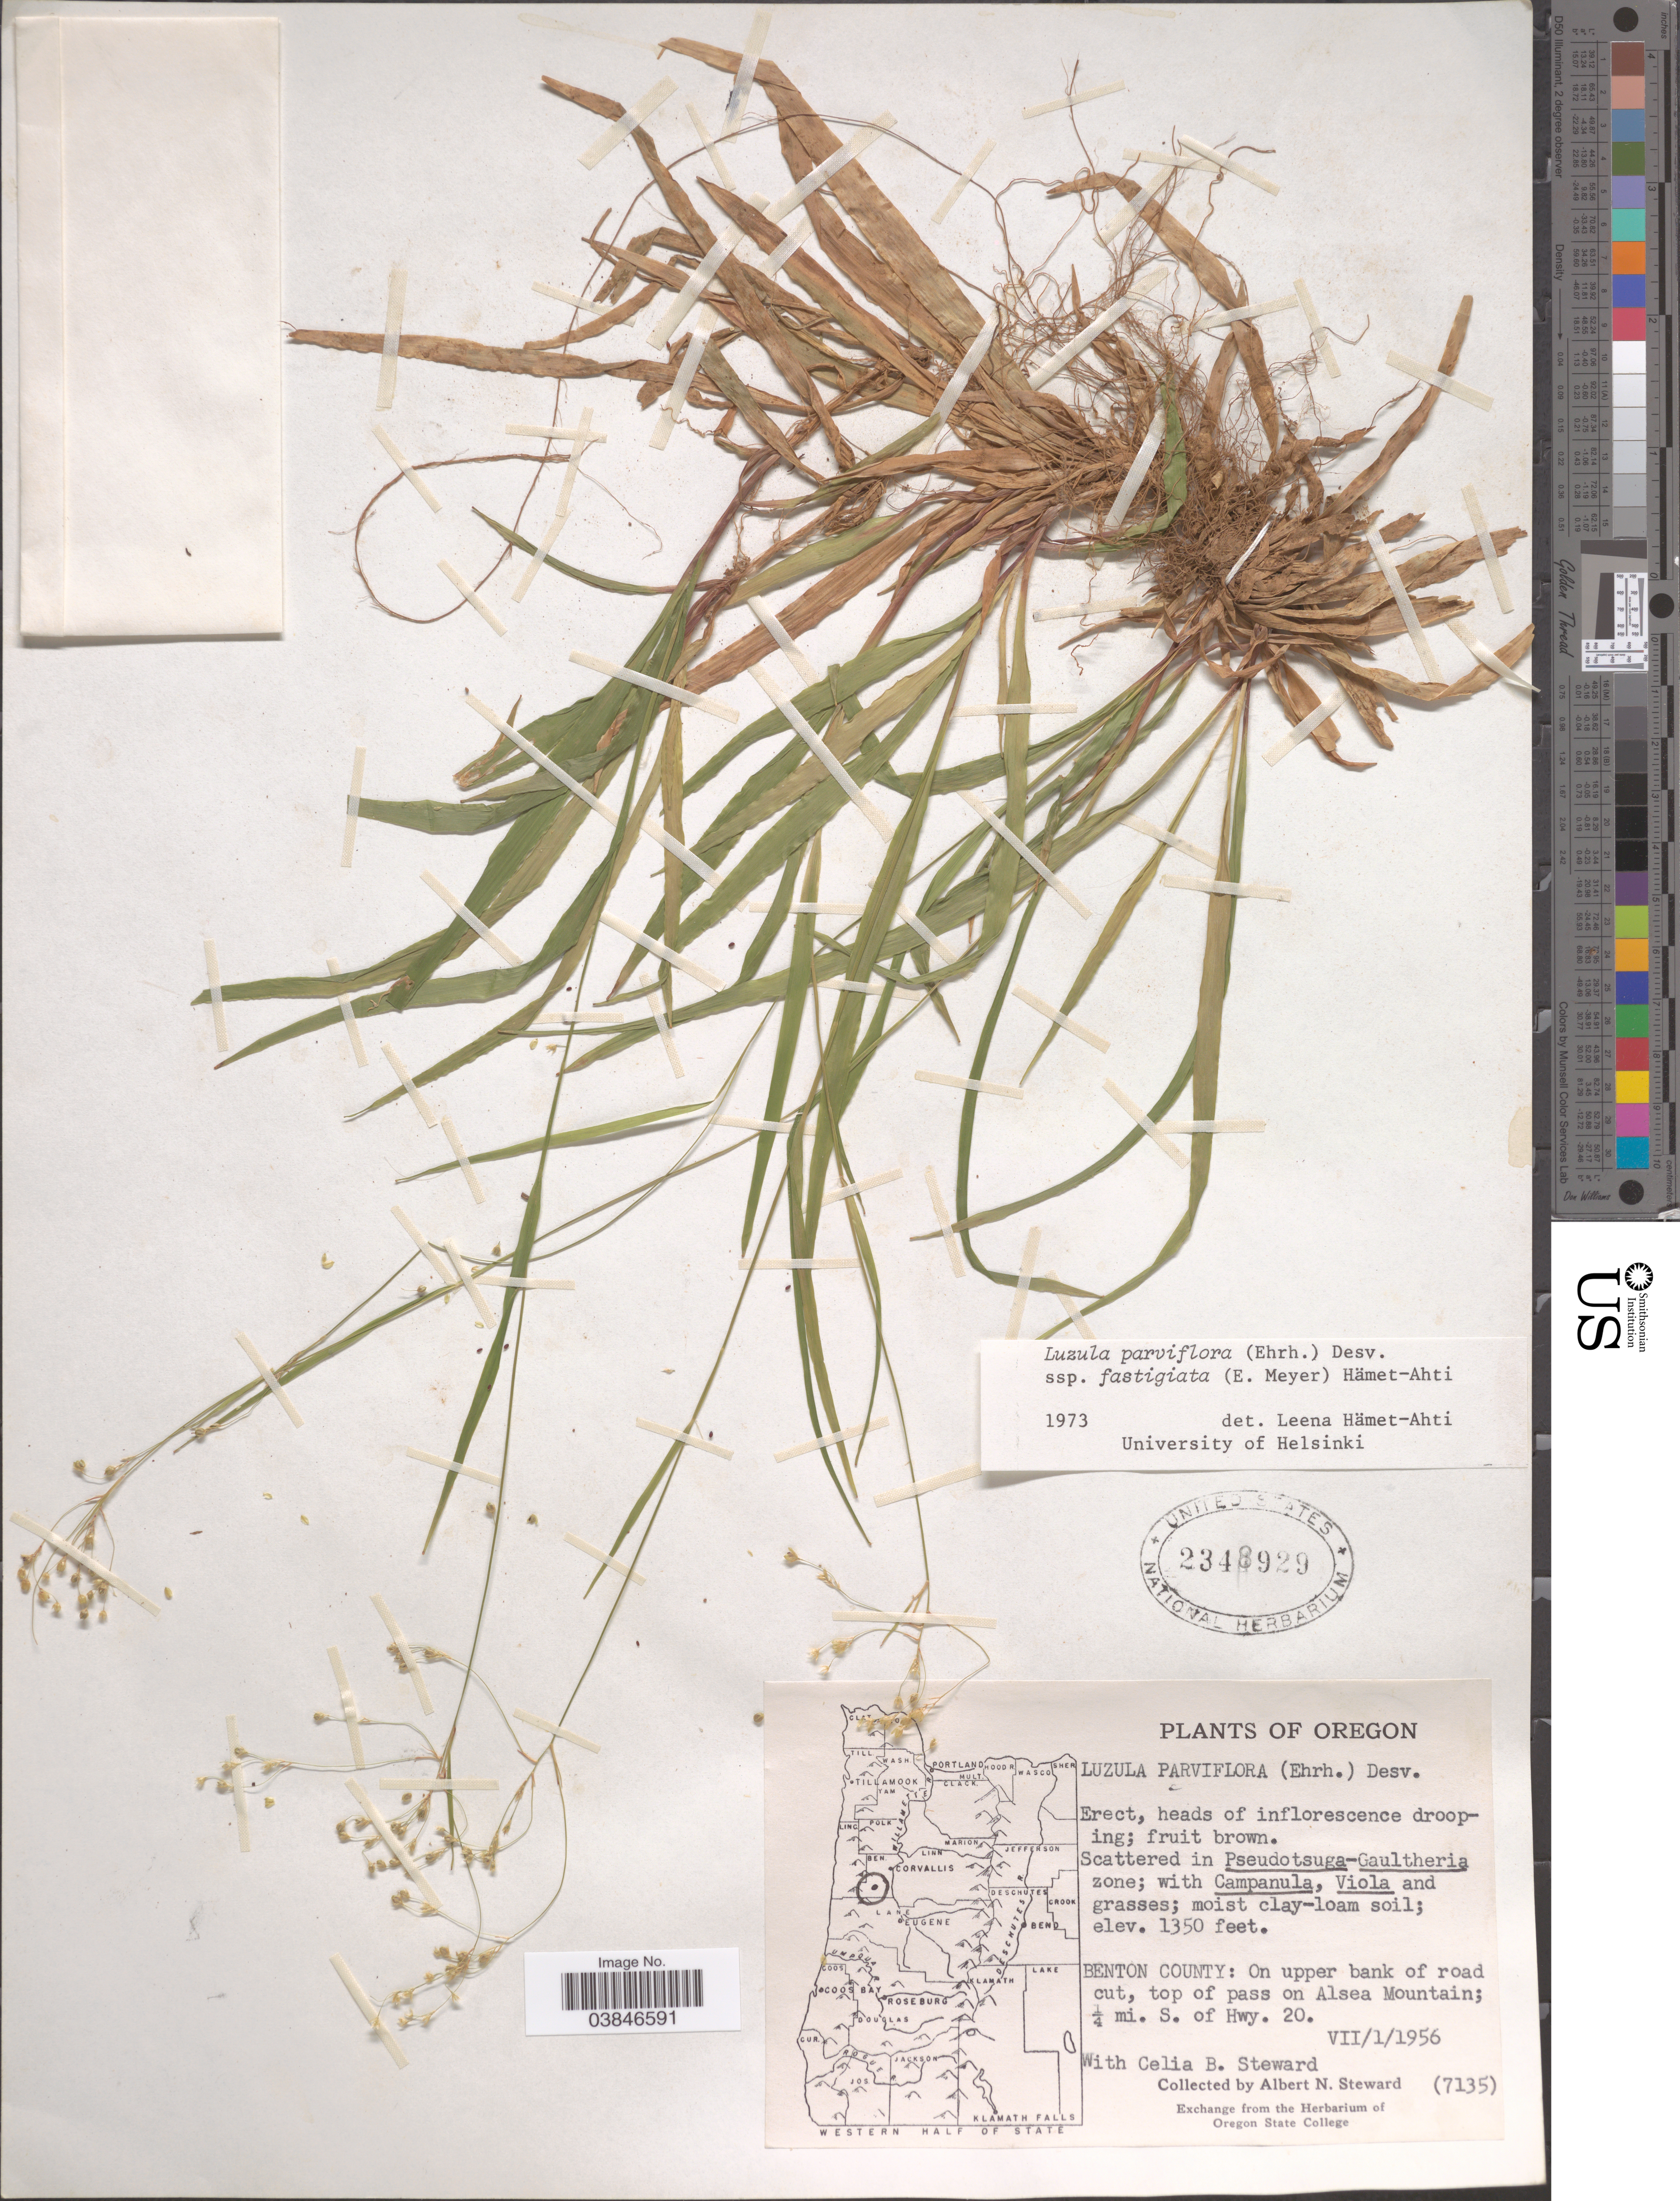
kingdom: Plantae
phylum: Tracheophyta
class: Liliopsida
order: Poales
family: Juncaceae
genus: Luzula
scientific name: Luzula parviflora subsp. fastigiata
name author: Buchenau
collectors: A. N. Steward & C. Steward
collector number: (7135)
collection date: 1956-07-01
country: United States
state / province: Oregon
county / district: Benton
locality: Benton County: On upper bank of road cut, top of pass on Alsea Mountain; ¼ mi. S. of Hwy. 20.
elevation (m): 411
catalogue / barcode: US 2348929